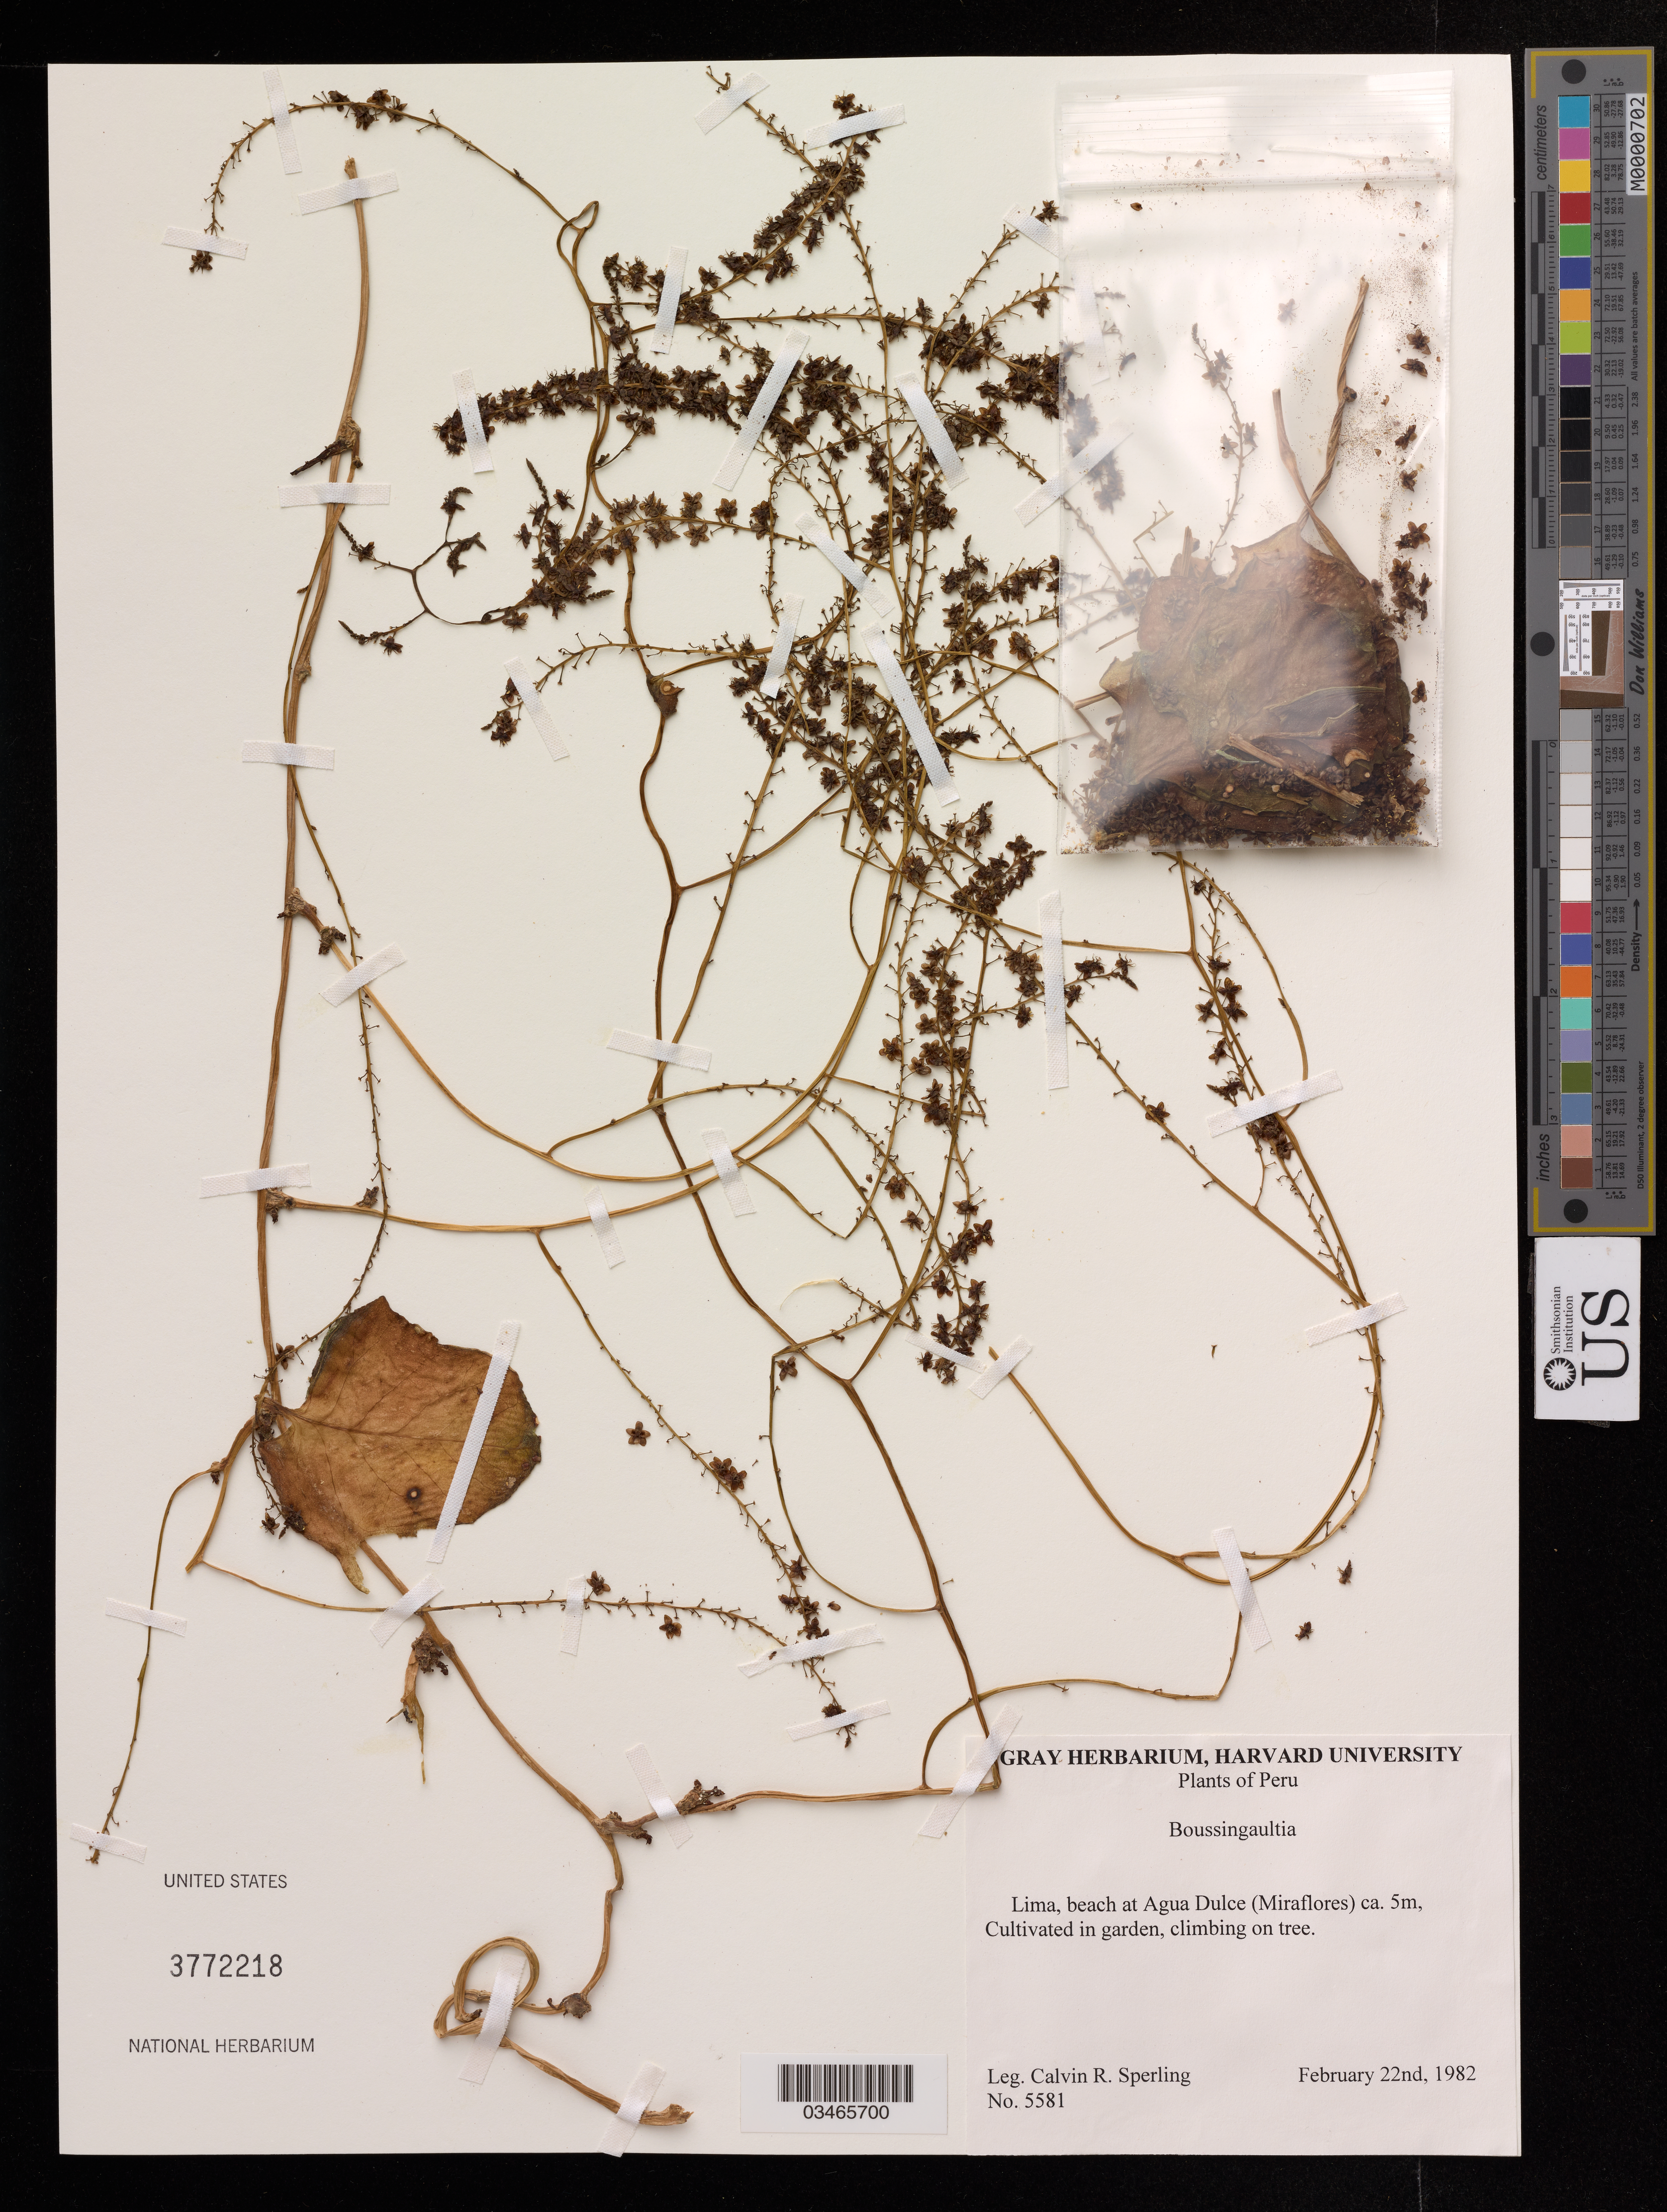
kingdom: Plantae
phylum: Tracheophyta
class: Magnoliopsida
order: Caryophyllales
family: Basellaceae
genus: Boussingaultia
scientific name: Boussingaultia sp.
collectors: C. R. Sperling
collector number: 5581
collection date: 1982-02-22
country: Peru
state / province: Lima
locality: Beach at Agua Dulce (Miraflores) ca. 5m, Cultivated in garden, climbing on tree.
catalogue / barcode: US 3772218